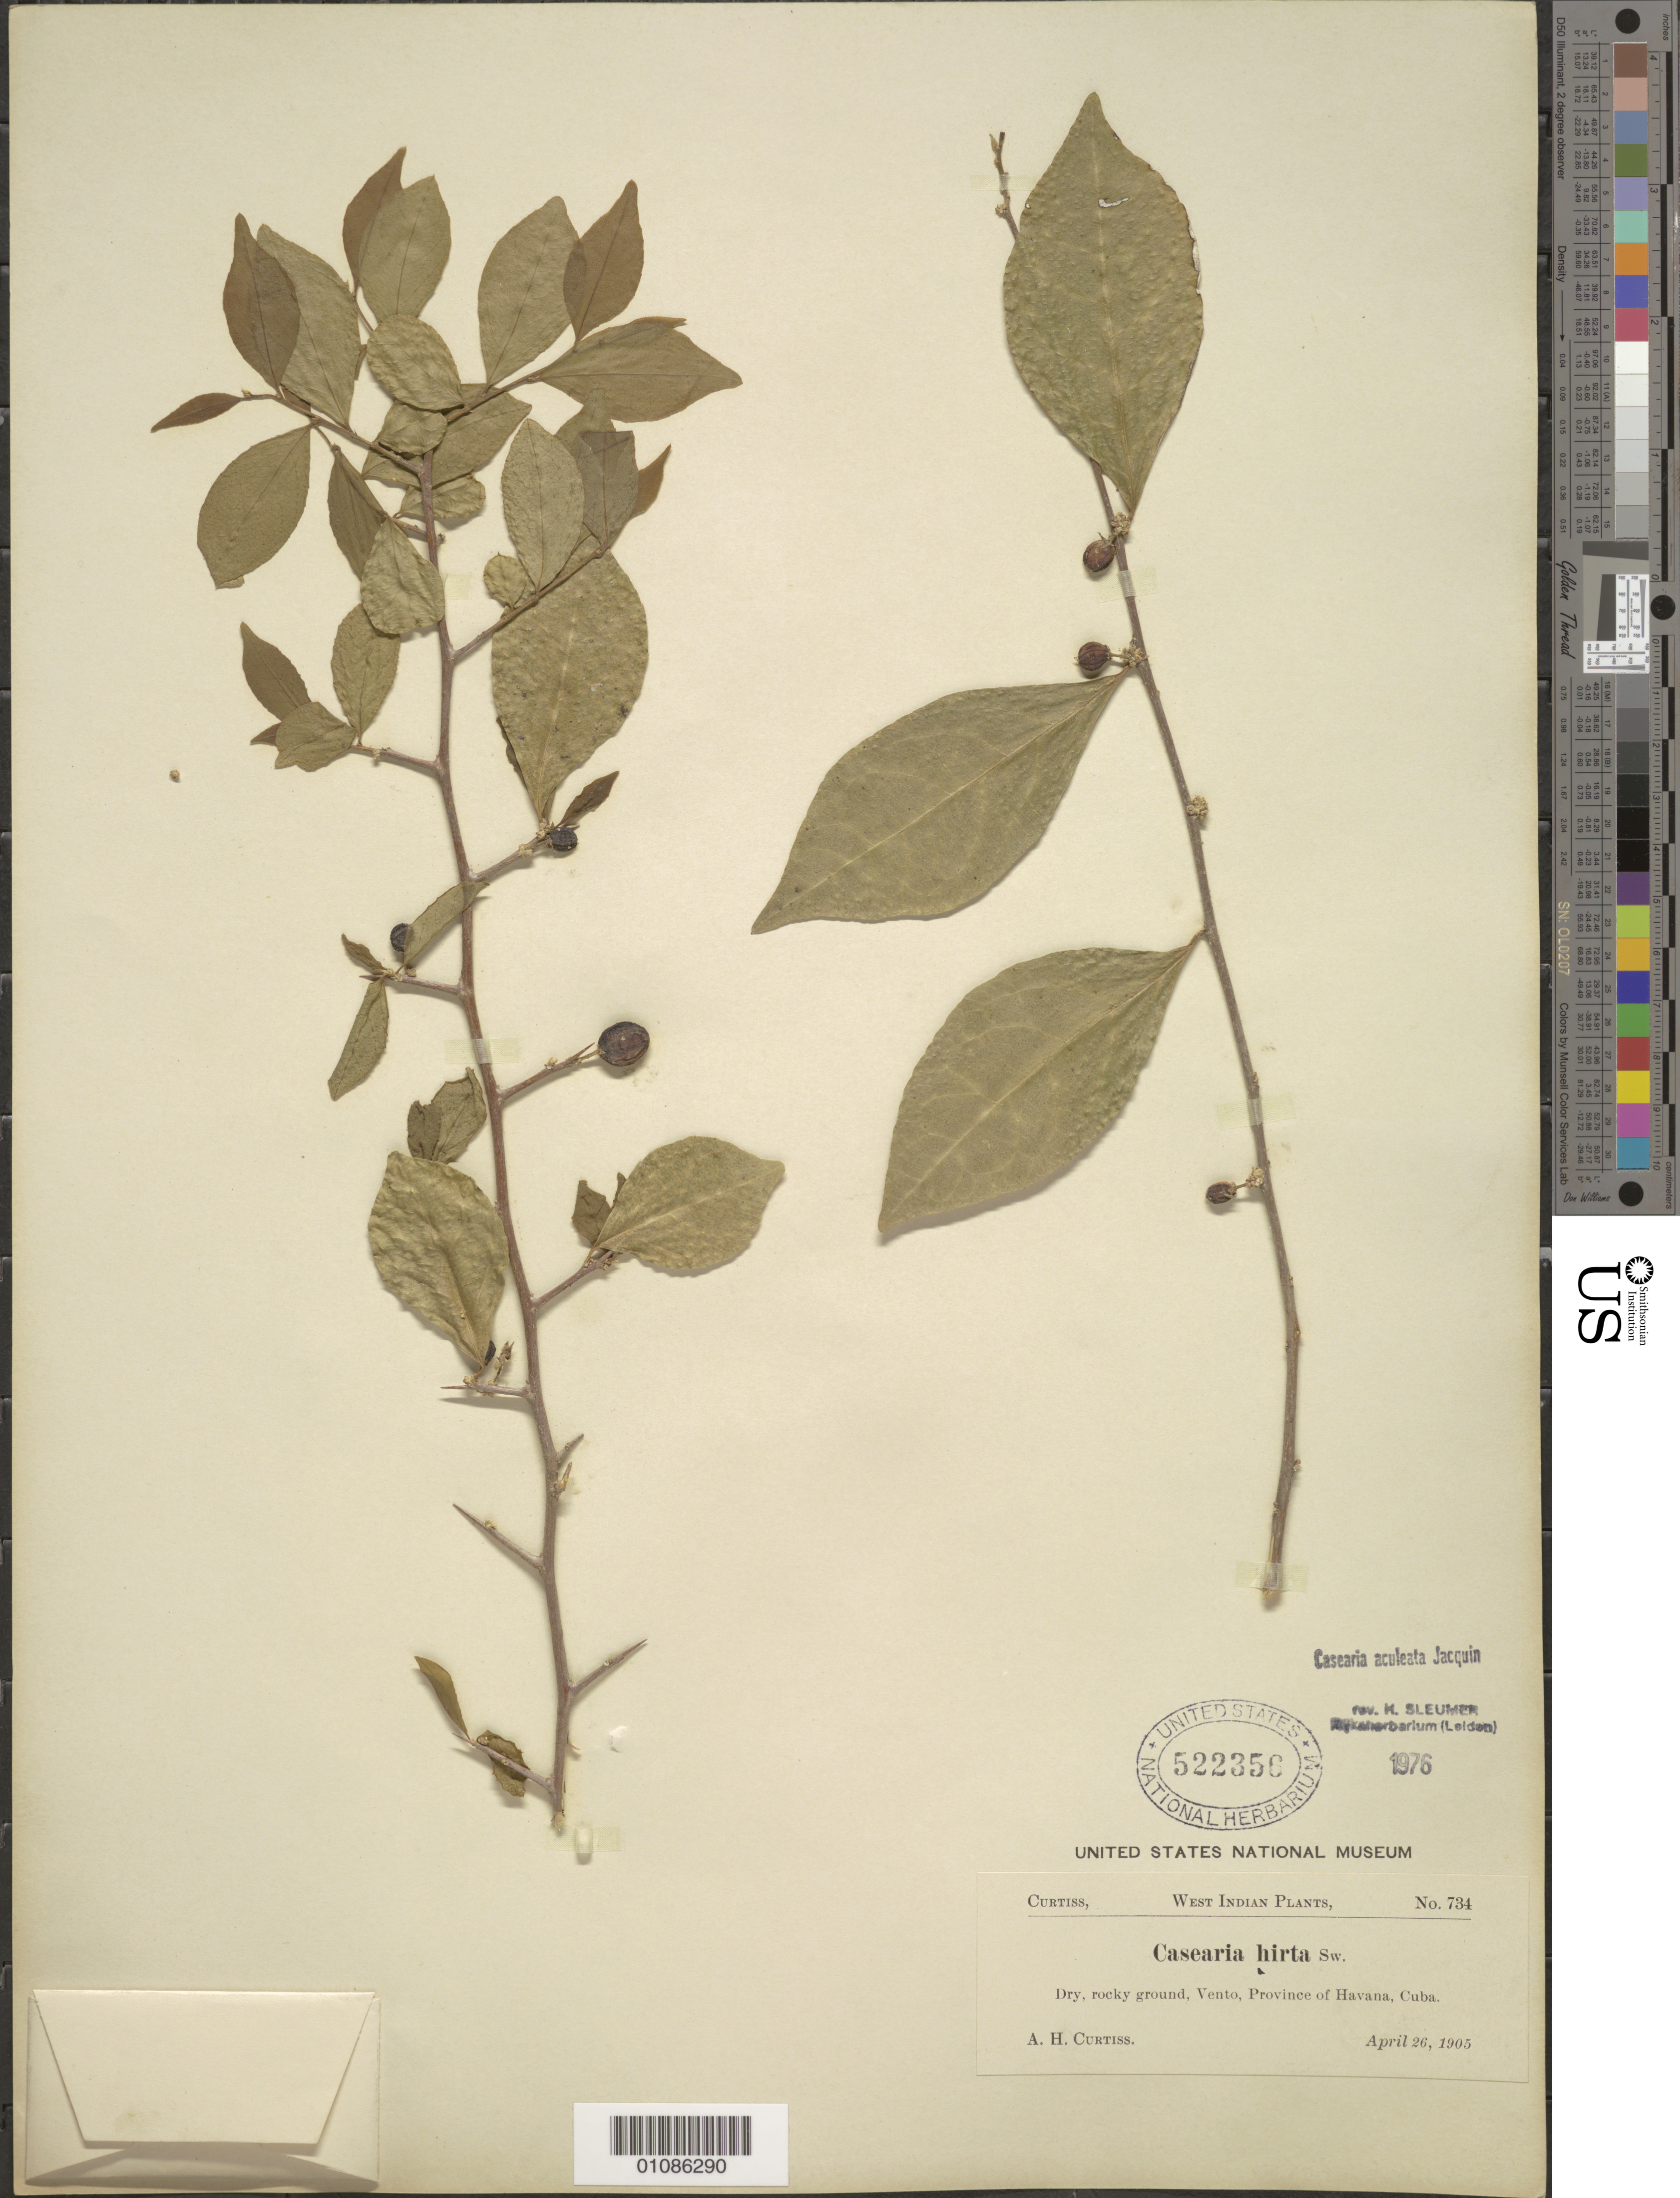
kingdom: Plantae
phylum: Tracheophyta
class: Magnoliopsida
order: Malpighiales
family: Salicaceae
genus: Casearia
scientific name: Casearia guianensis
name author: (Aubl.) Urb.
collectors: A. H. Curtiss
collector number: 734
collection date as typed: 26 Apr 1905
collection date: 1905-04-26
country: Cuba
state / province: La Habana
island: Cuba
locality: La Habana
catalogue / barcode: US 522356